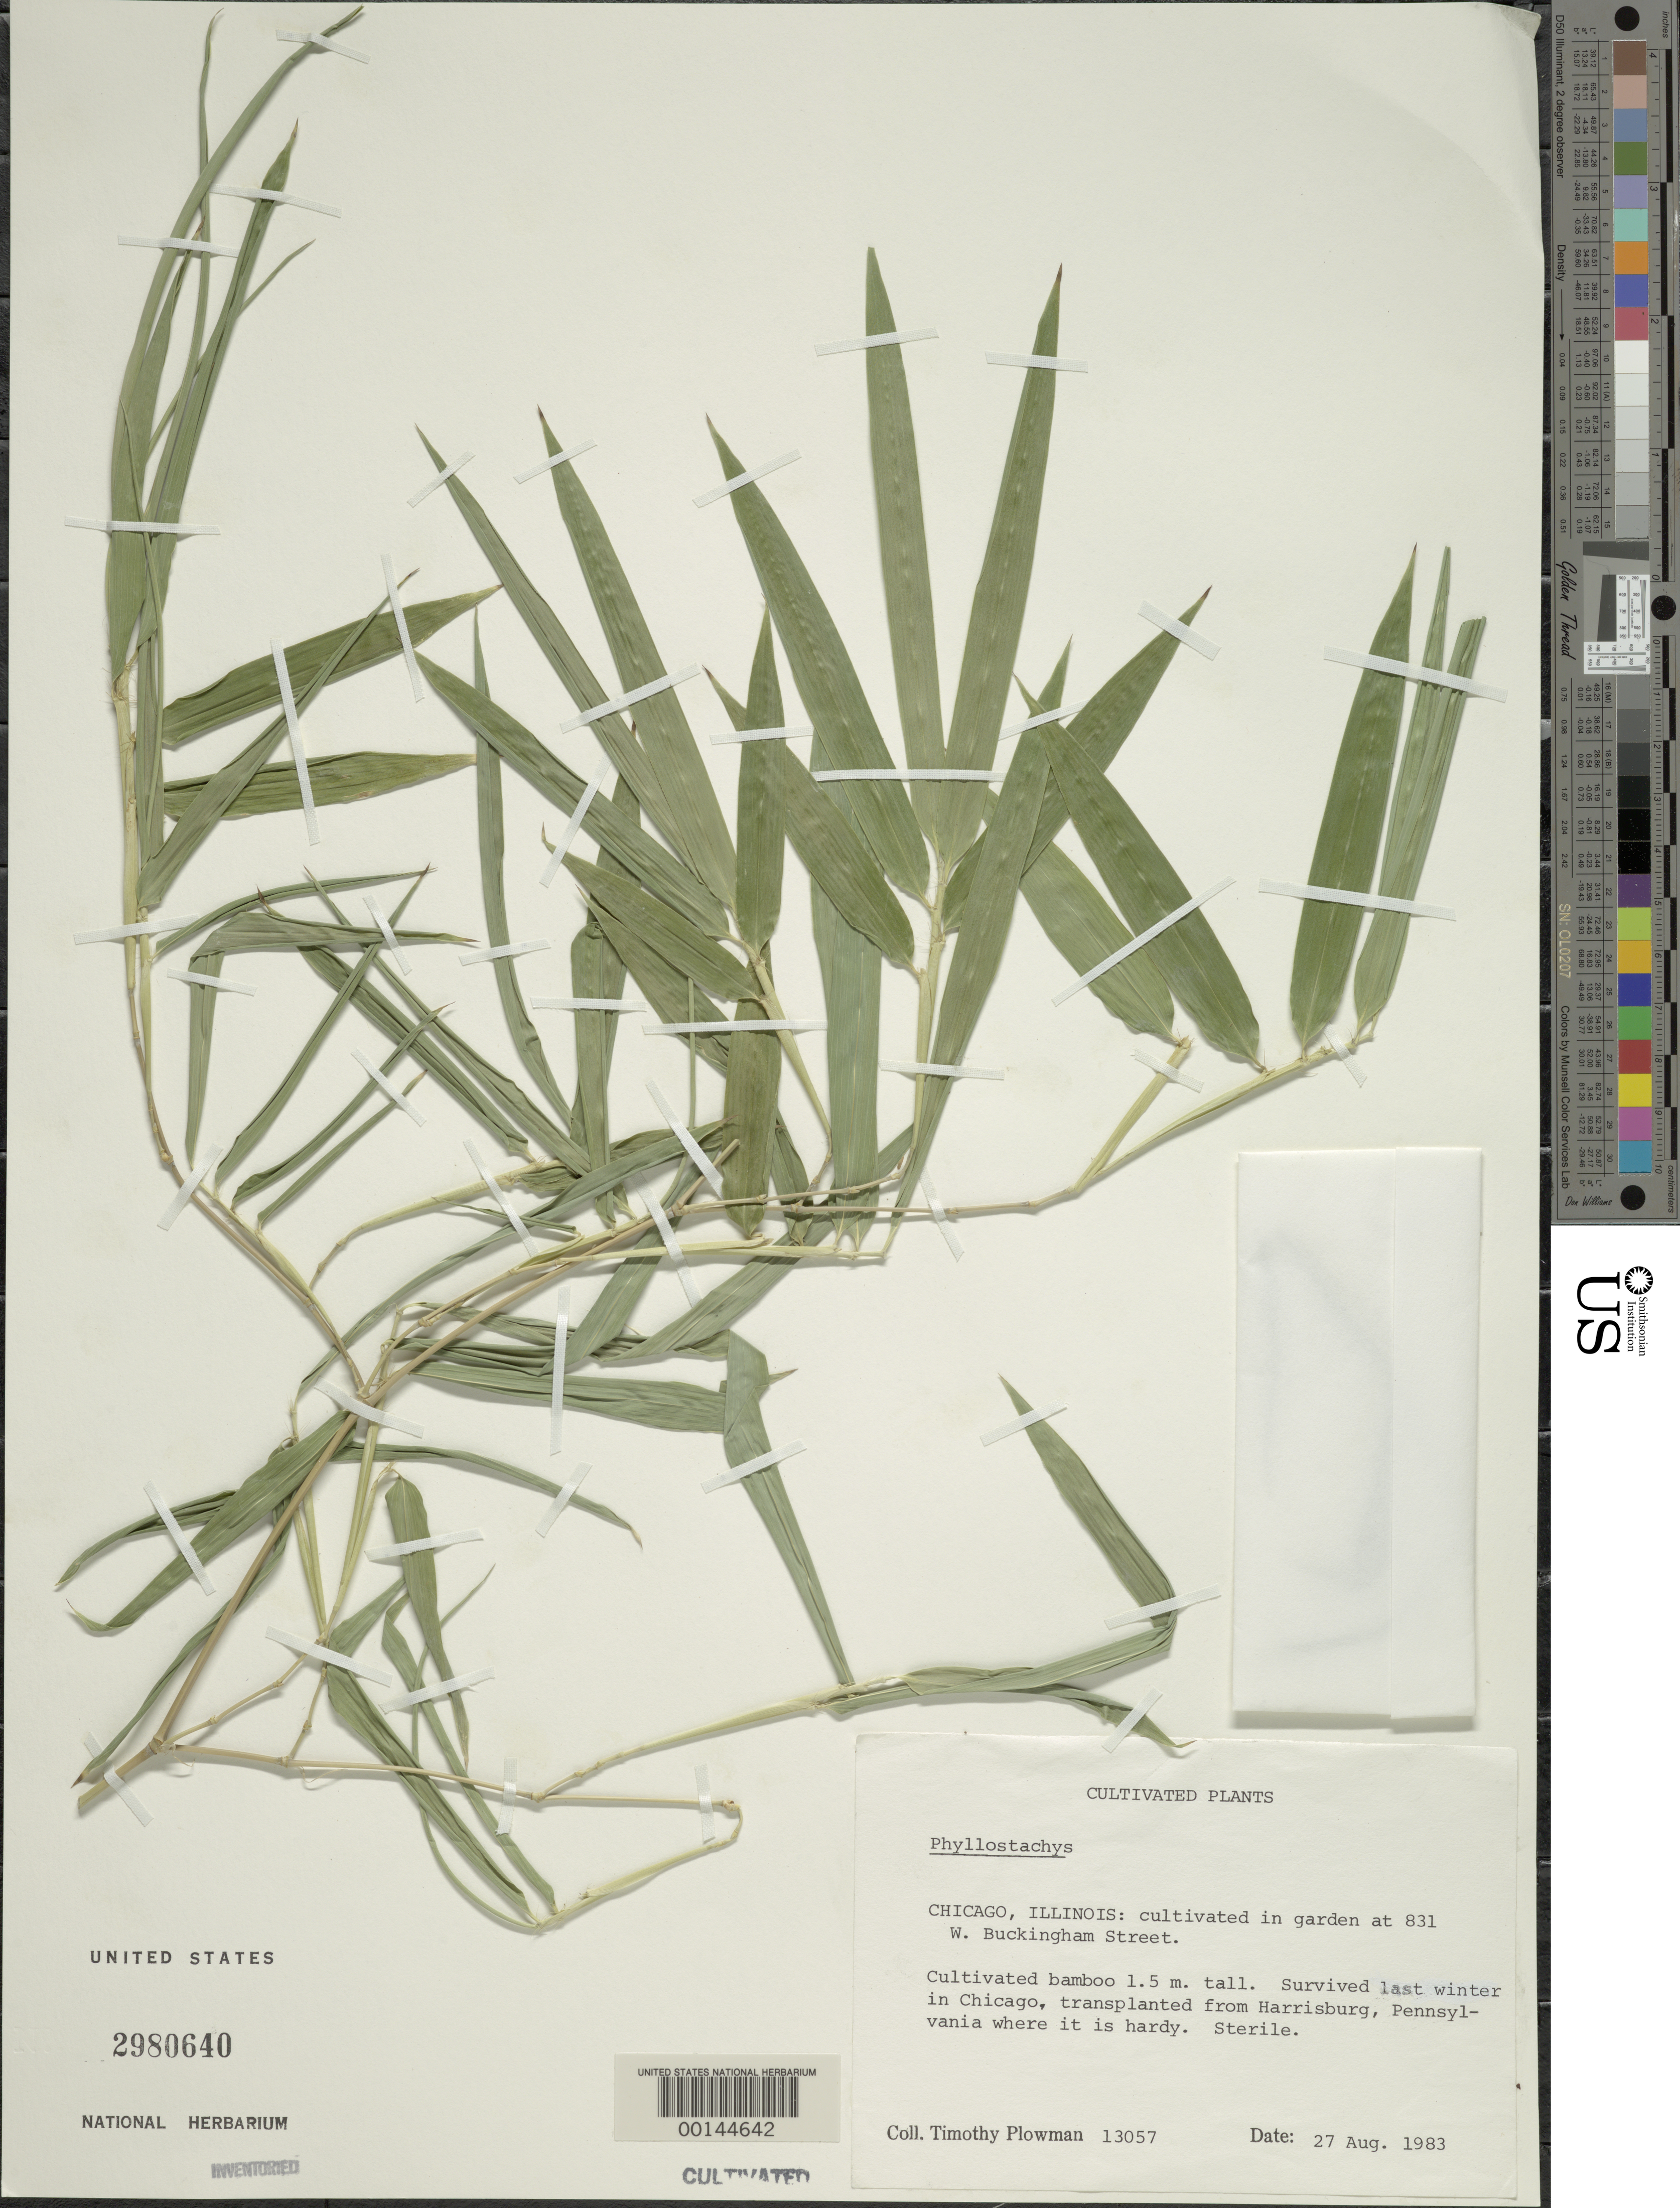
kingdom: Plantae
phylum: Tracheophyta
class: Liliopsida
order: Poales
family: Poaceae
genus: Phyllostachys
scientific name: Phyllostachys sp.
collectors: T. Plowman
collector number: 13057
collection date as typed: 27 Aug 1983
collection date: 1983-08-27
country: United States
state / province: Illinois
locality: Chicago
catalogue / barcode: US 2980640